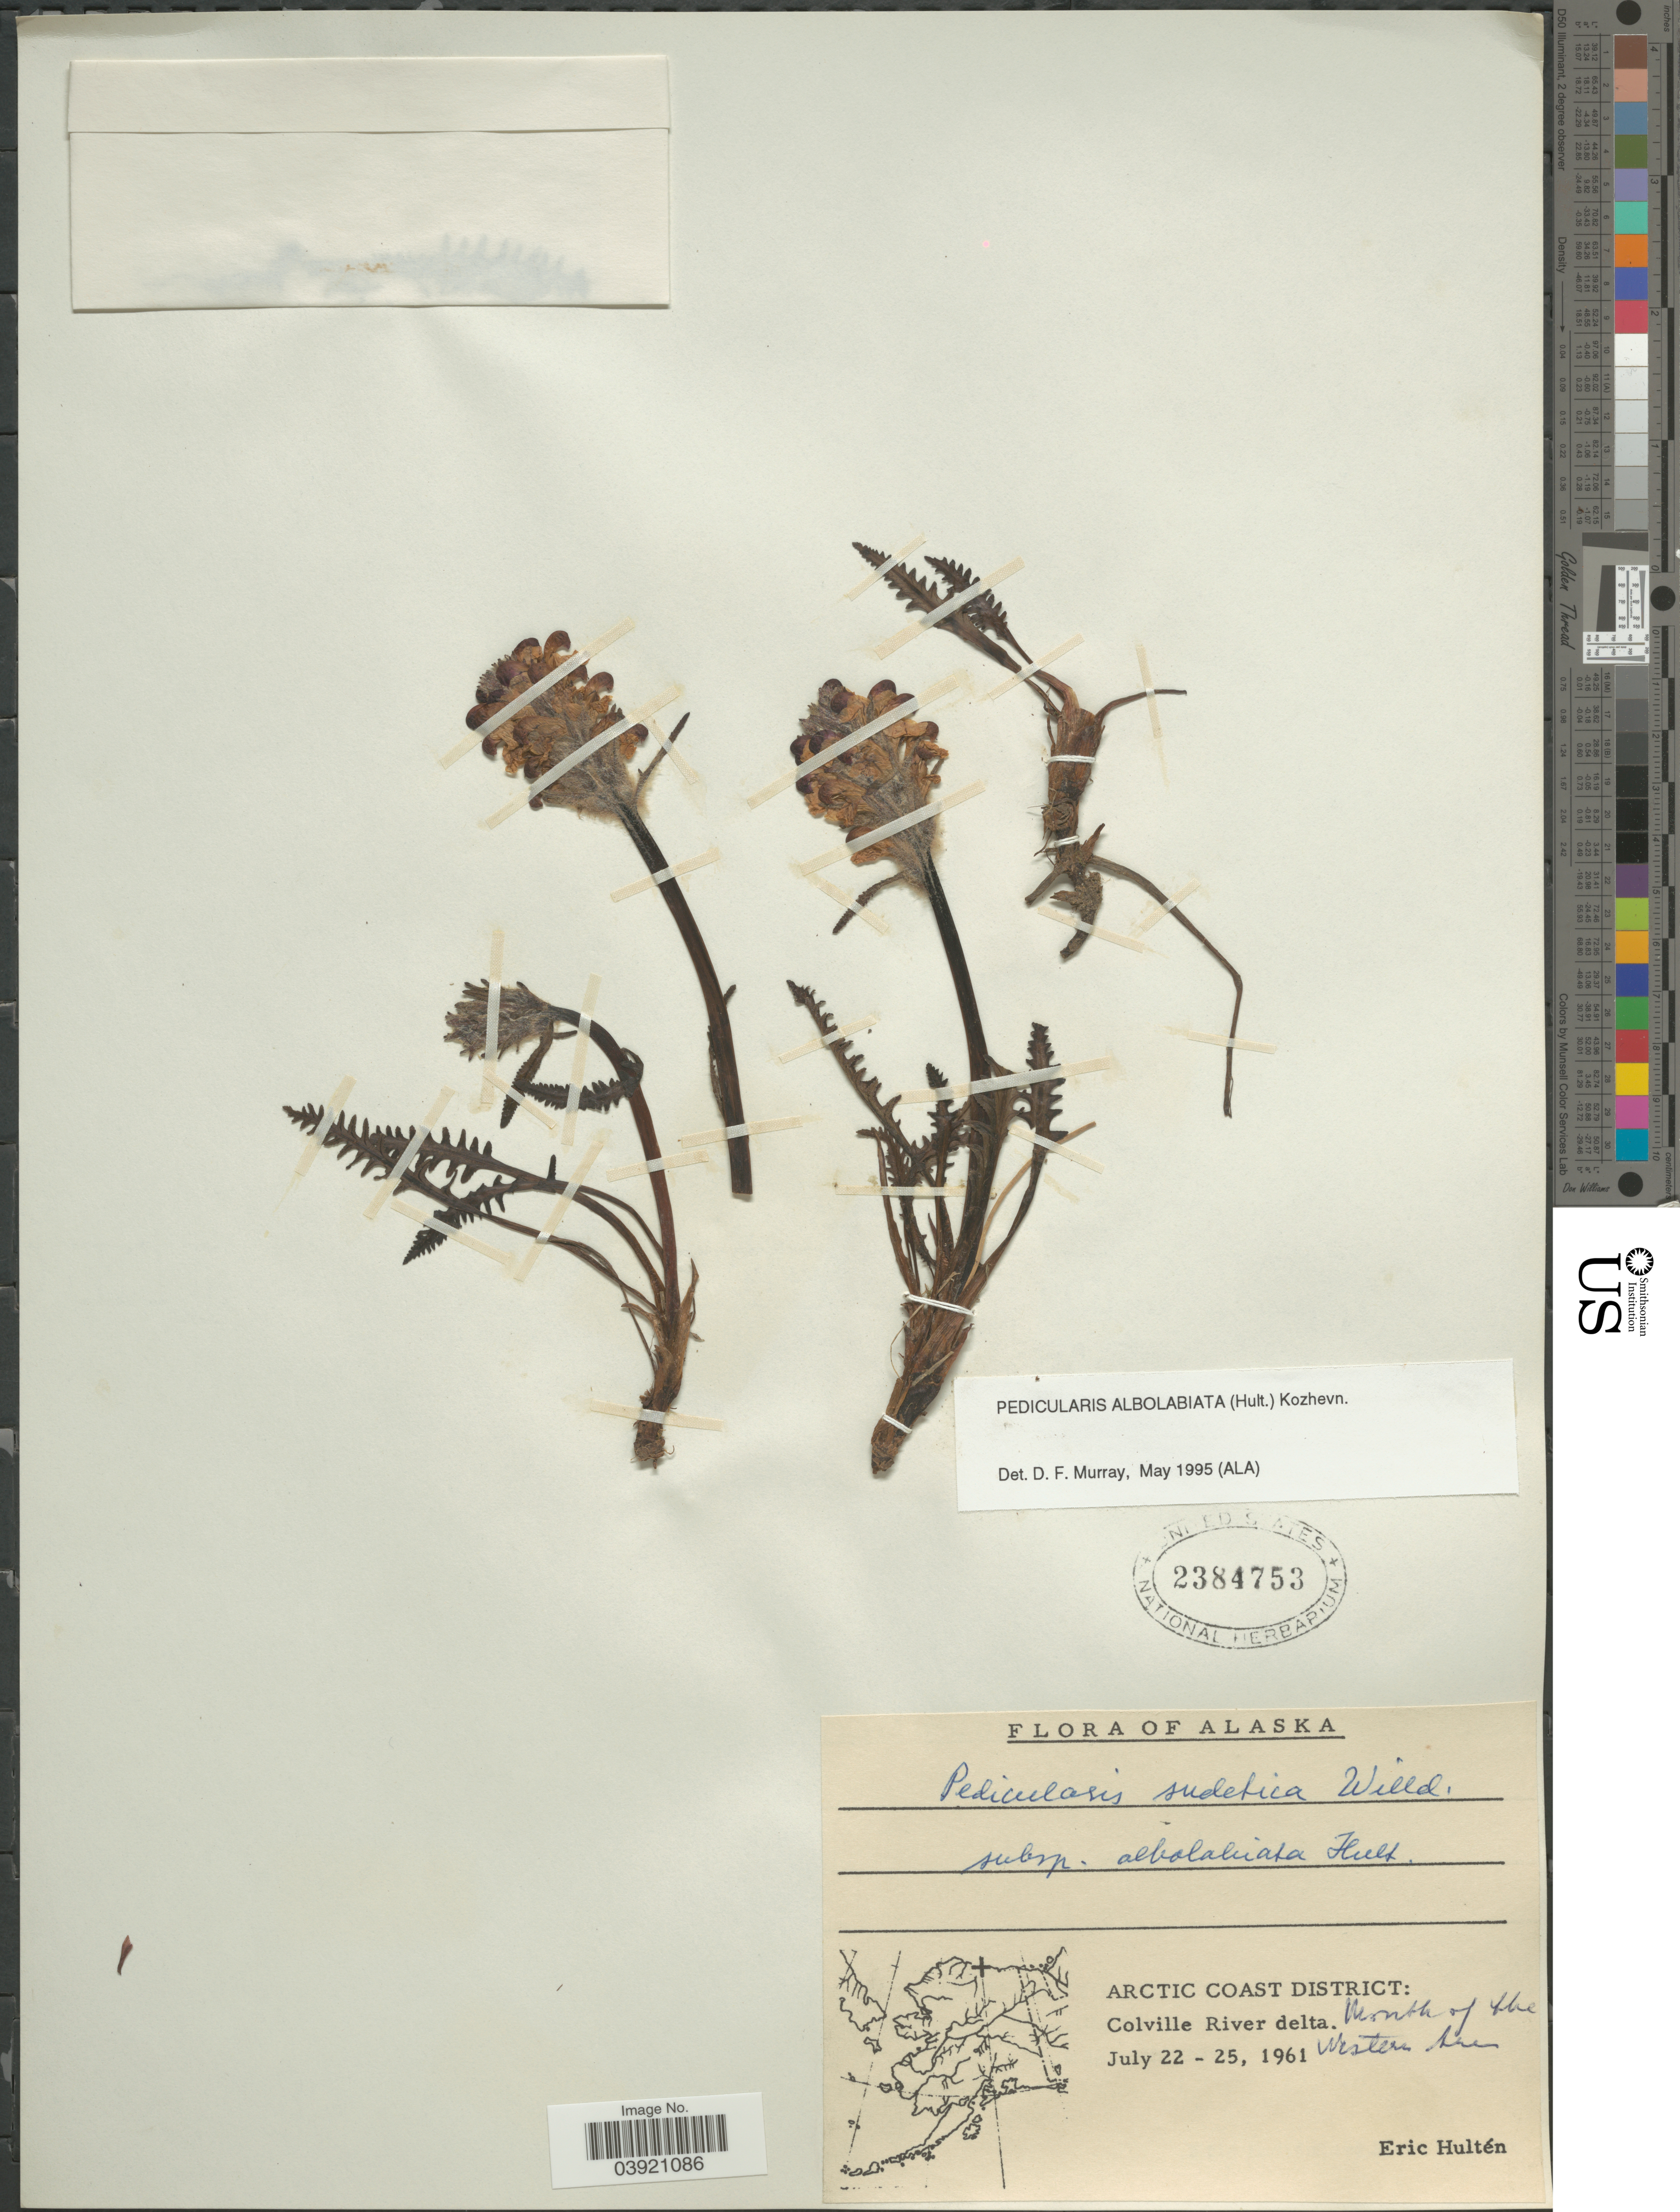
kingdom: Plantae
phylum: Tracheophyta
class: Magnoliopsida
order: Lamiales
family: Orobanchaceae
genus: Pedicularis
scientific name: Pedicularis albolabiata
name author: (Hultén) Kozhevn.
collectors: E. G. Hultén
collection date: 1961-07-22/1961-07-25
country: United States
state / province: Alaska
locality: Arctic Coast District: Colville River delta. Mouth of the Western Arm.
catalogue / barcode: US 2384753